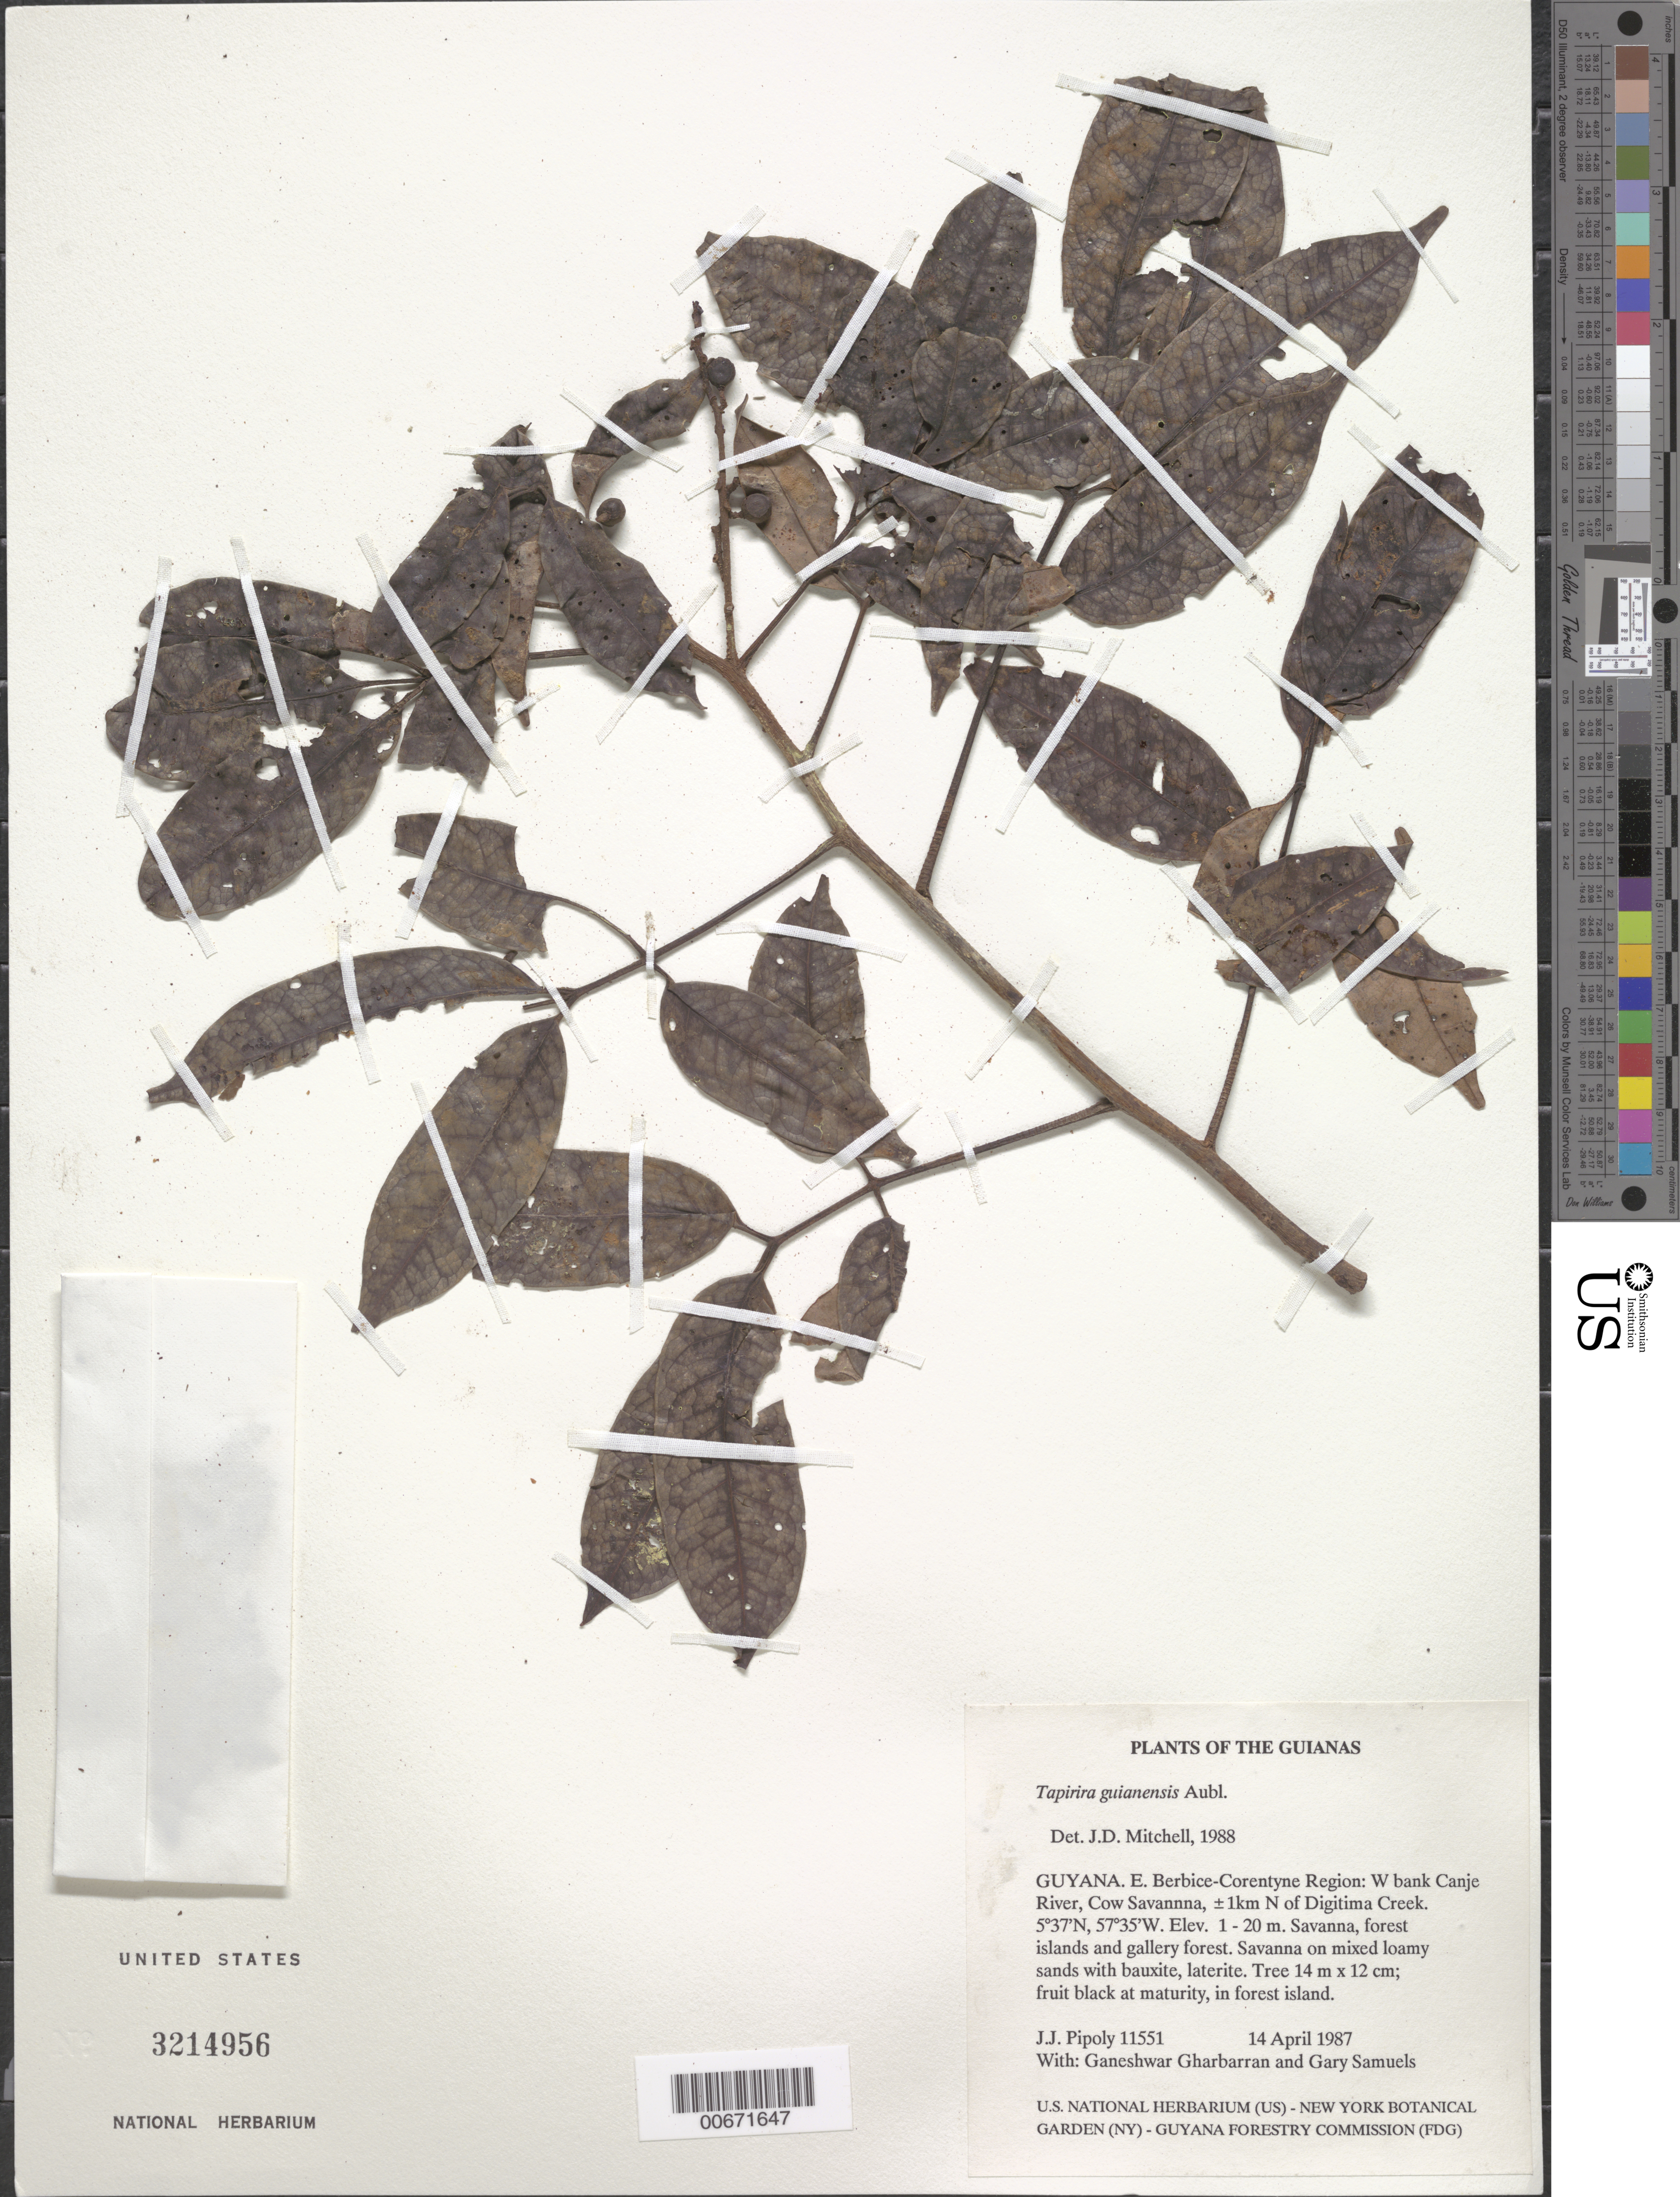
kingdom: Plantae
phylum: Tracheophyta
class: Magnoliopsida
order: Sapindales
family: Anacardiaceae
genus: Tapirira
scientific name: Tapirira guianensis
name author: Aubl.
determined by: Mitchell, John D.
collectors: J. J. Pipoly, G. Gharbarran & G. Samuels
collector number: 11551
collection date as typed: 14 April 1987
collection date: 1987-04-14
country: Guyana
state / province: E. Berbice-Corentyne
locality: W bank Canje River, Cow Savanna, ±1km N of Digitima Creek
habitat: Savanna, forest islands and gallery forest. Savanna on mixed loamy sands with bauxite, laterite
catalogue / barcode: US 3214956